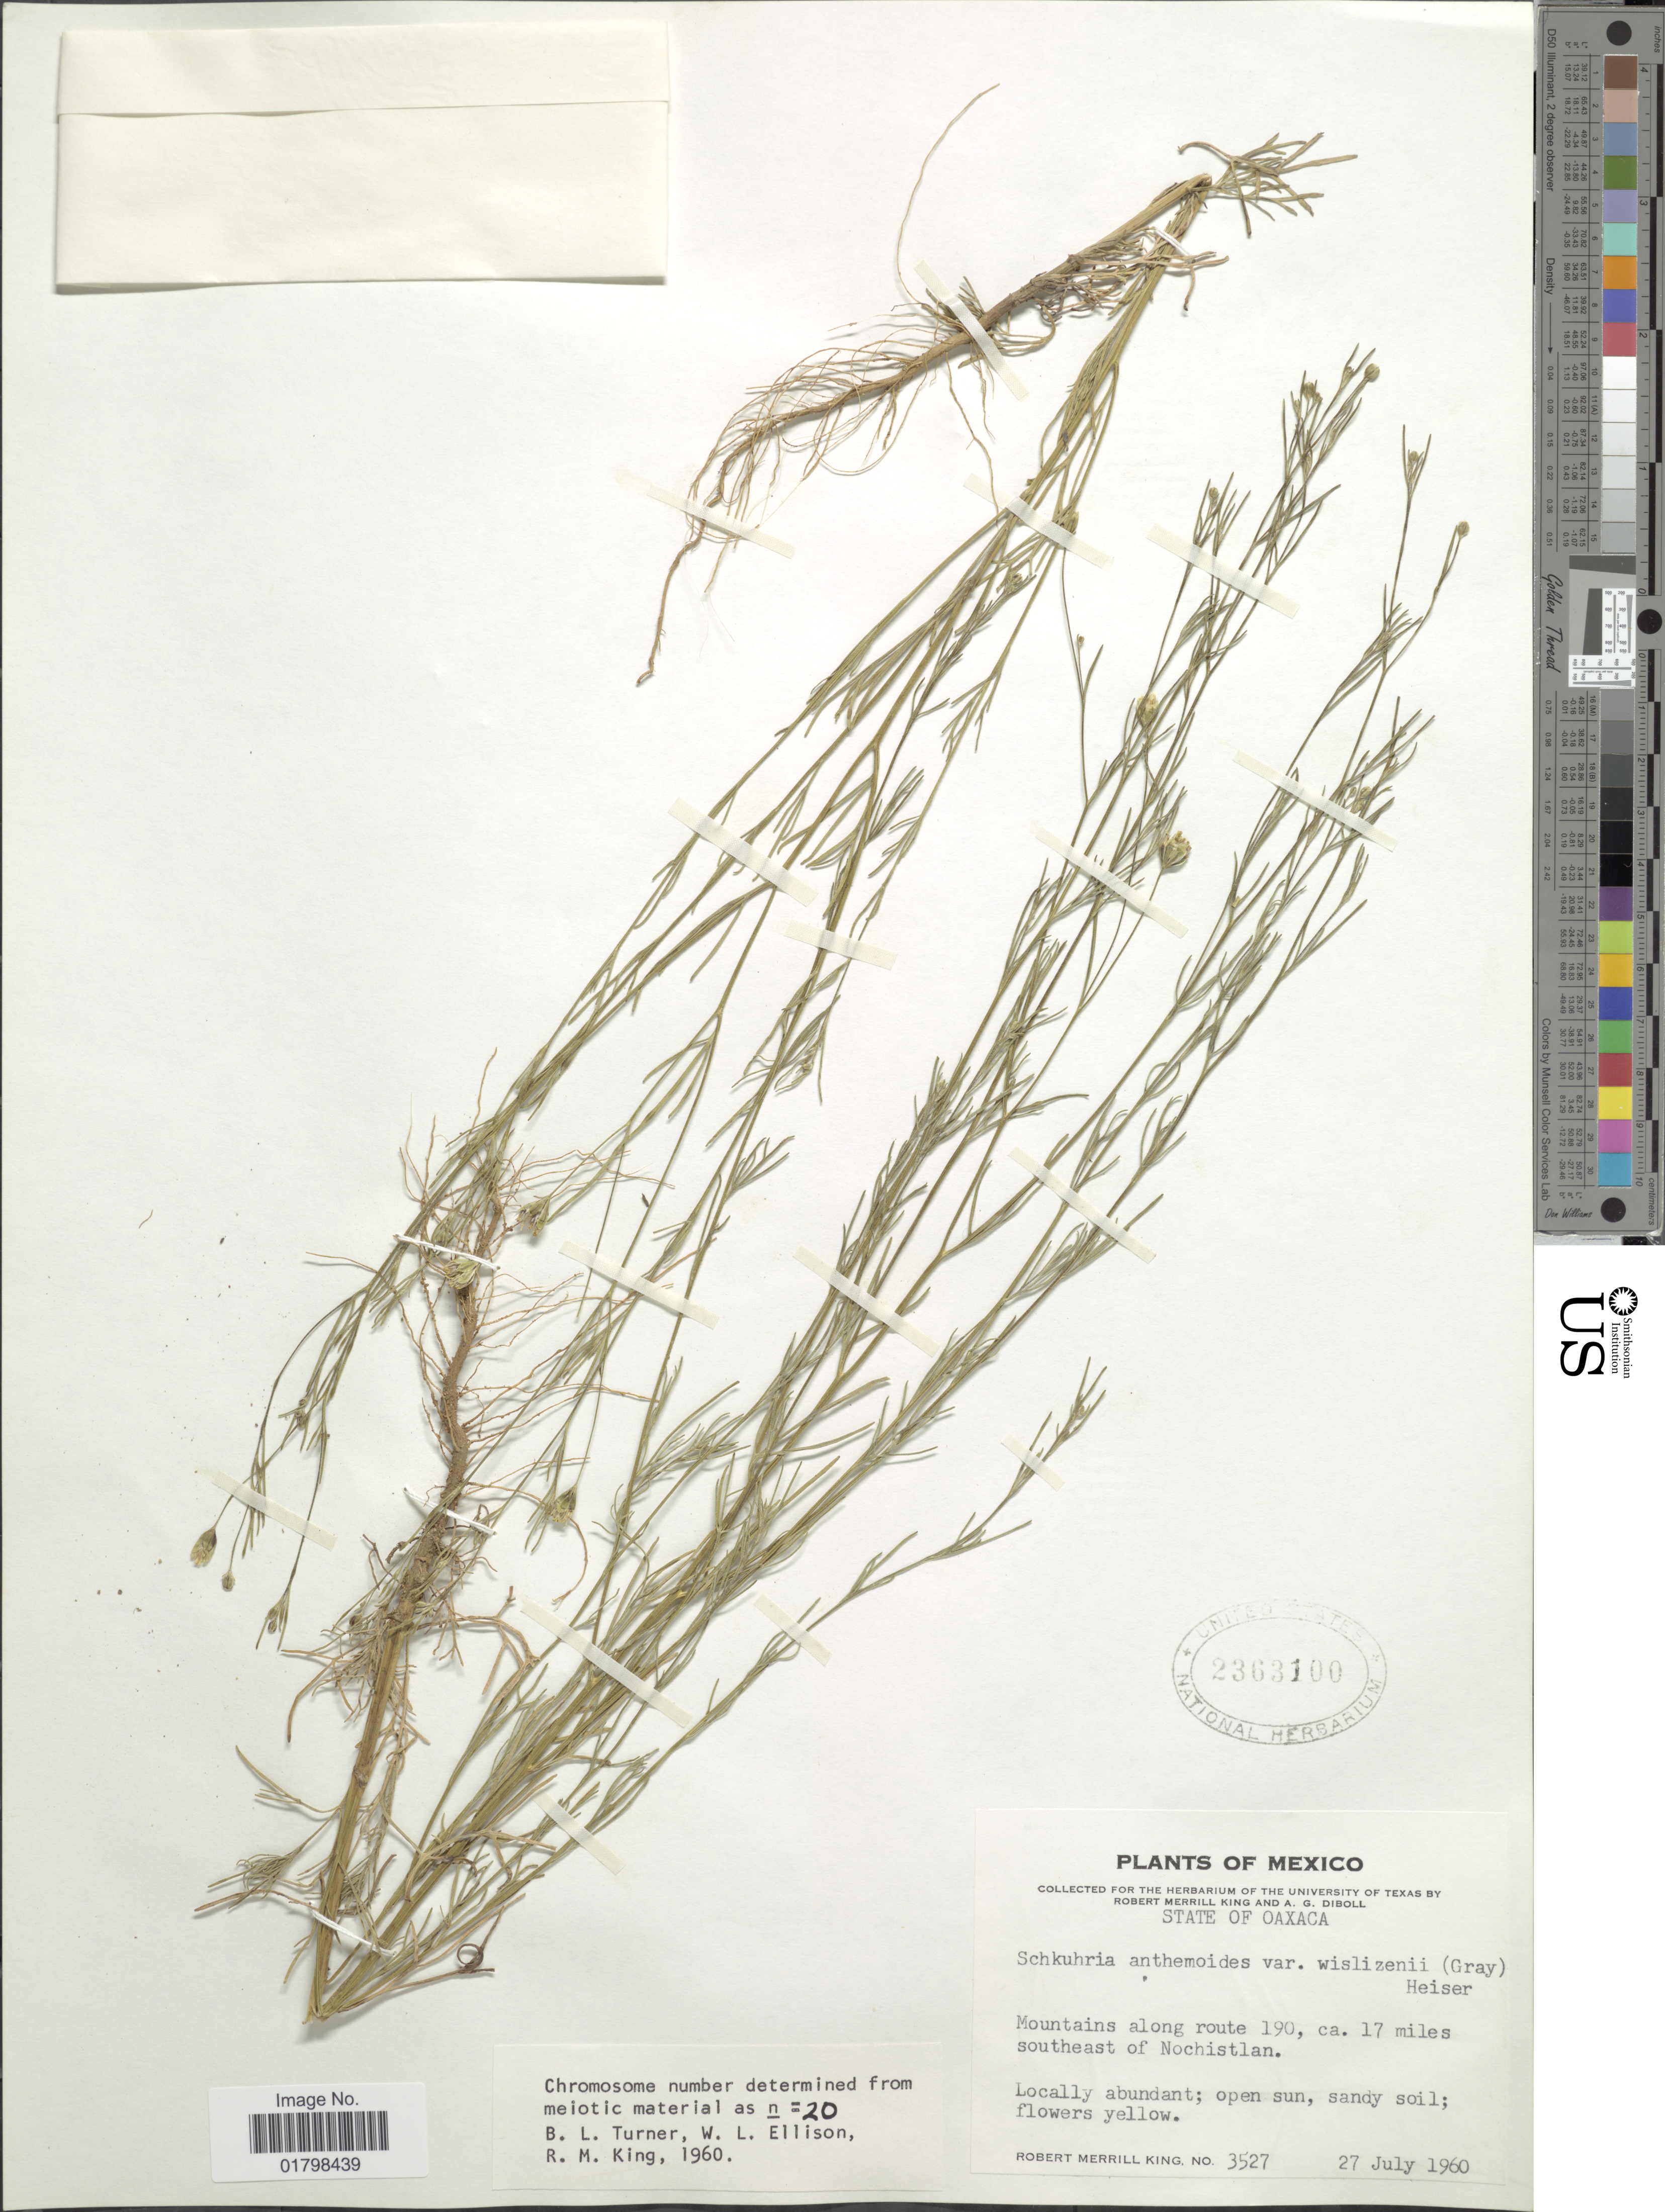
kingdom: Plantae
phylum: Tracheophyta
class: Magnoliopsida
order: Asterales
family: Asteraceae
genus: Schkuhria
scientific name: Schkuhria wislizeni var. wislizeni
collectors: R. M. King & A. Diboll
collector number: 3527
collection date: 1960-07-27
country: Mexico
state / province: Oaxaca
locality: Mountains along route 190, ca. 17 miles southeast of Nochistlan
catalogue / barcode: US 2363100